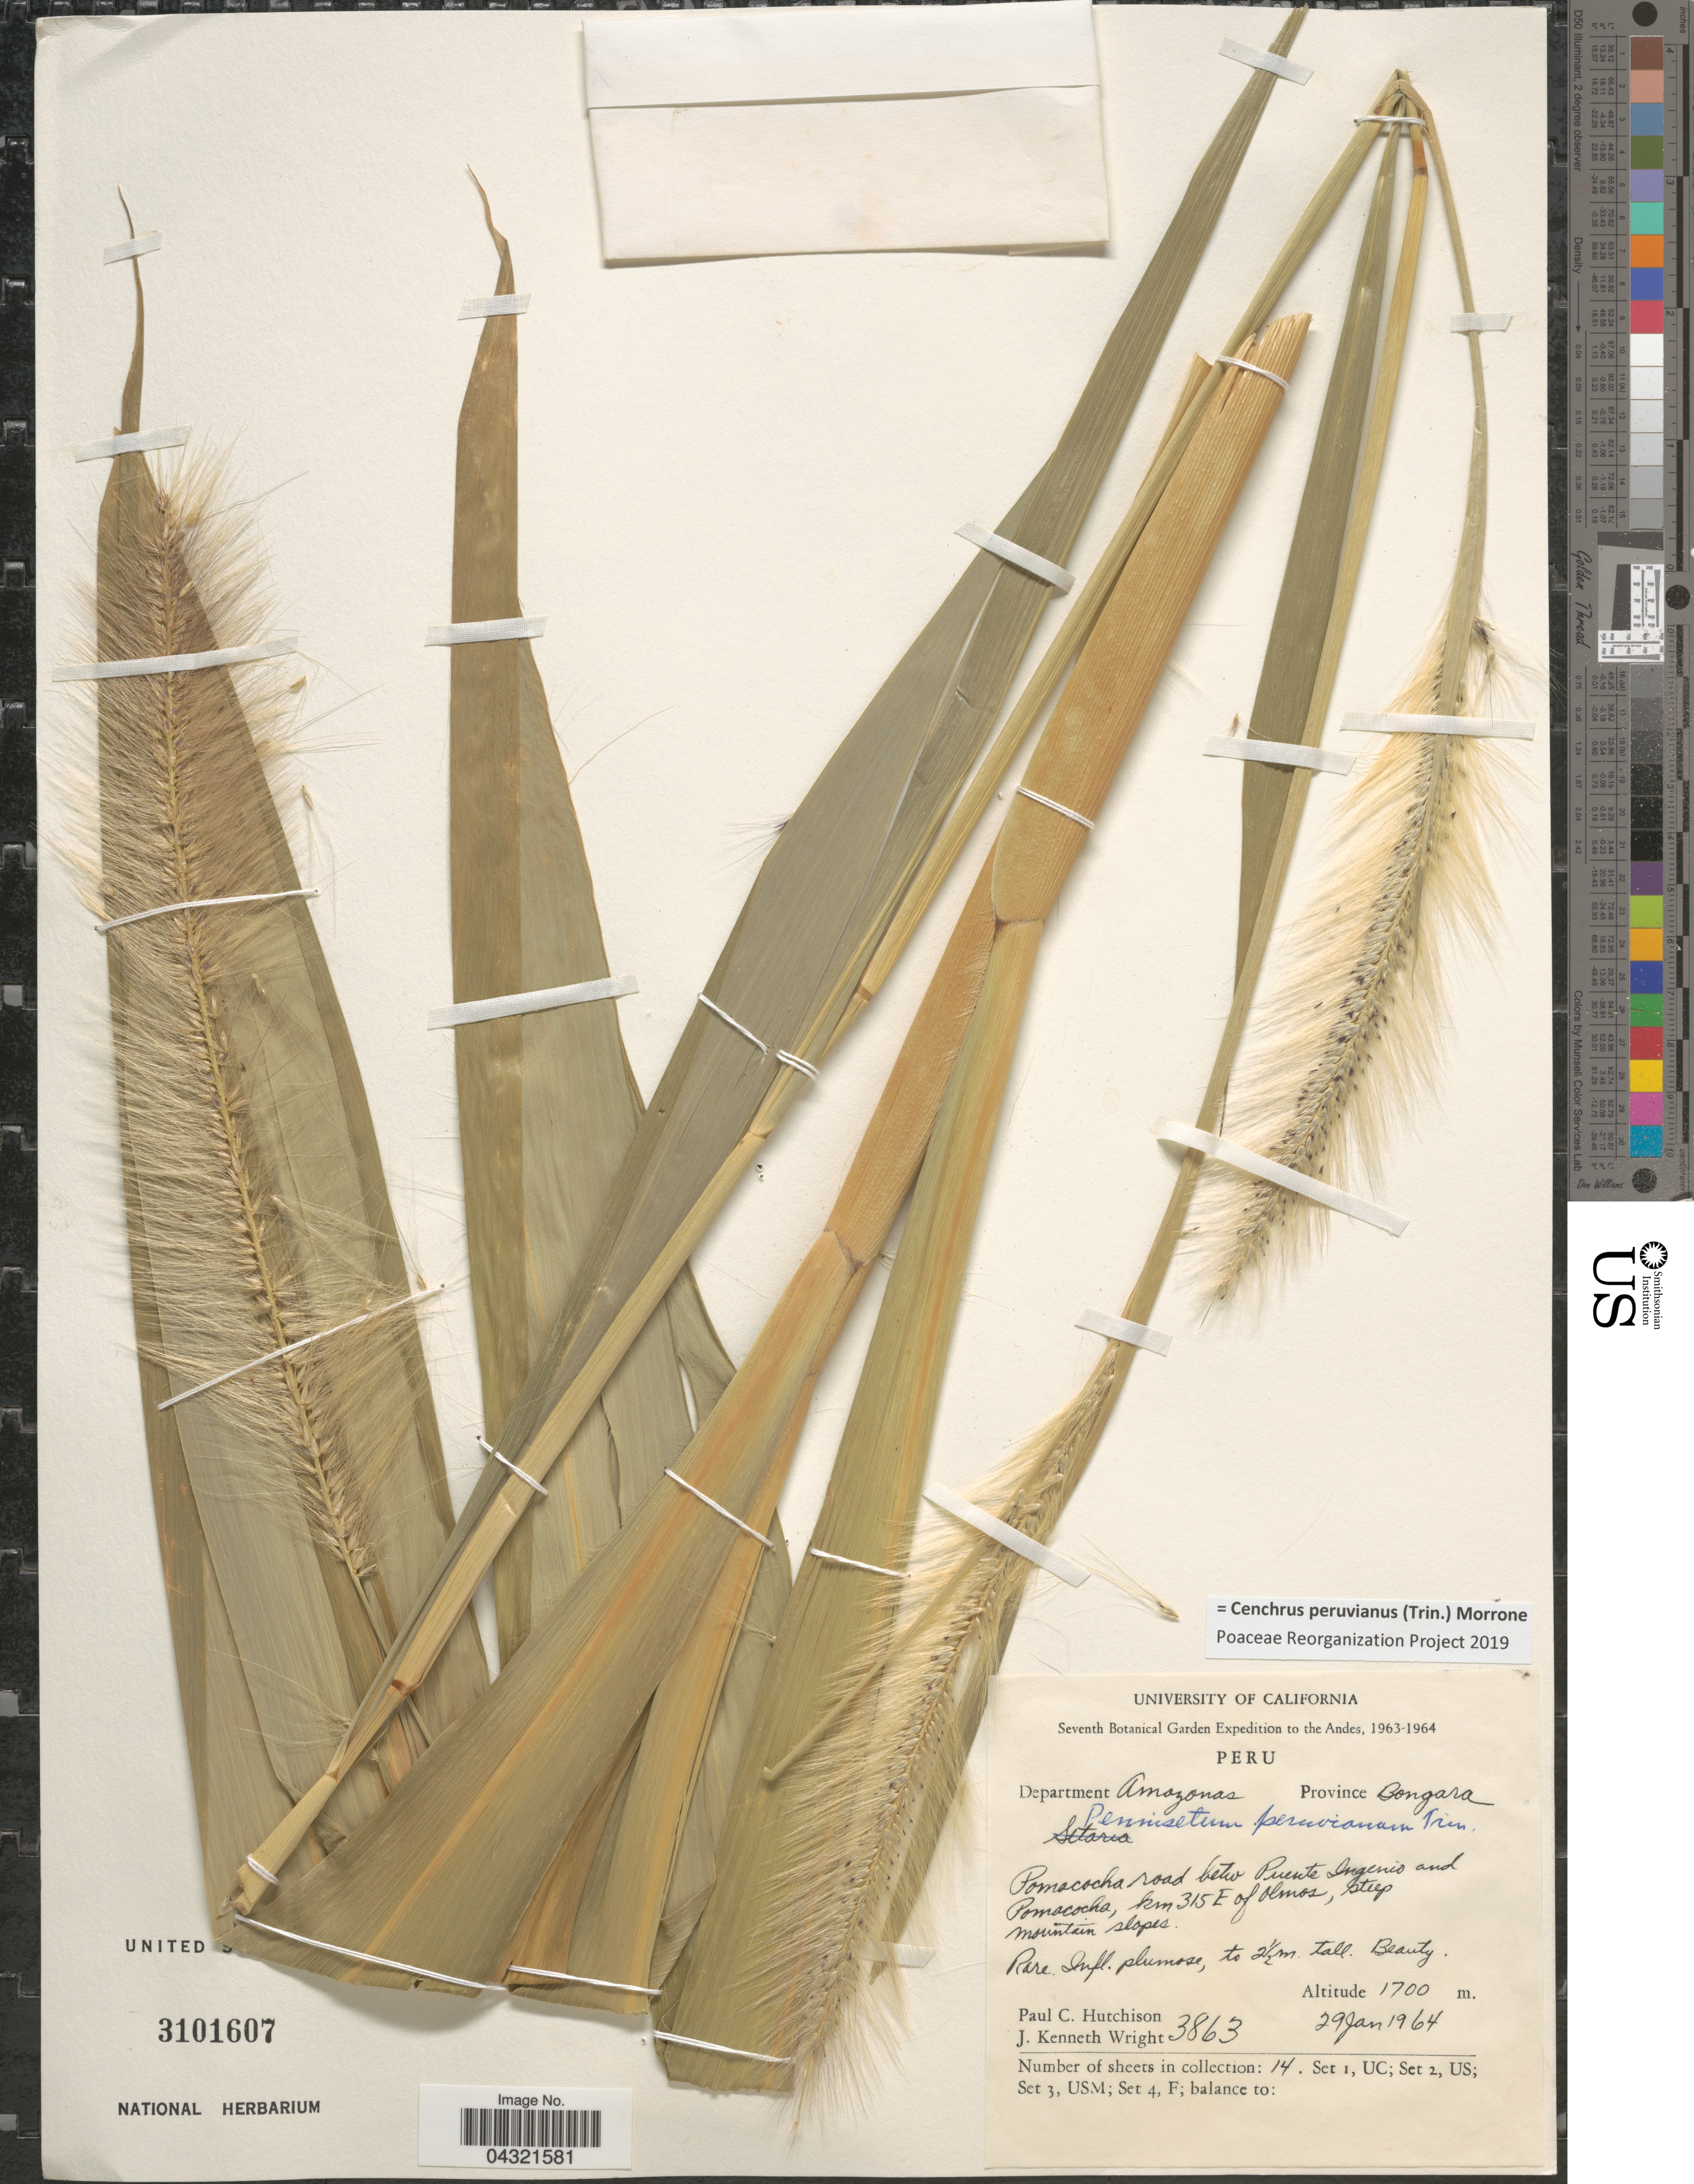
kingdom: Plantae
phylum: Tracheophyta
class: Liliopsida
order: Poales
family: Poaceae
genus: Cenchrus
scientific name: Cenchrus peruvianus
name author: (Trin.) Morrone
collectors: P. C. Hutchison & J. K. Wright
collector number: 3863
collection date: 1964-01-29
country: Peru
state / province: Amazonas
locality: Seventh Botanical Garden Expedition to the Andes, 1963-1964. Department Amazonas. Province Bongara. Pomacocha road betw Puerte Ingenio and Pomacocha, km 315 E of Olmos, steep mountain slopes.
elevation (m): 1700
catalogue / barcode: US 3101607